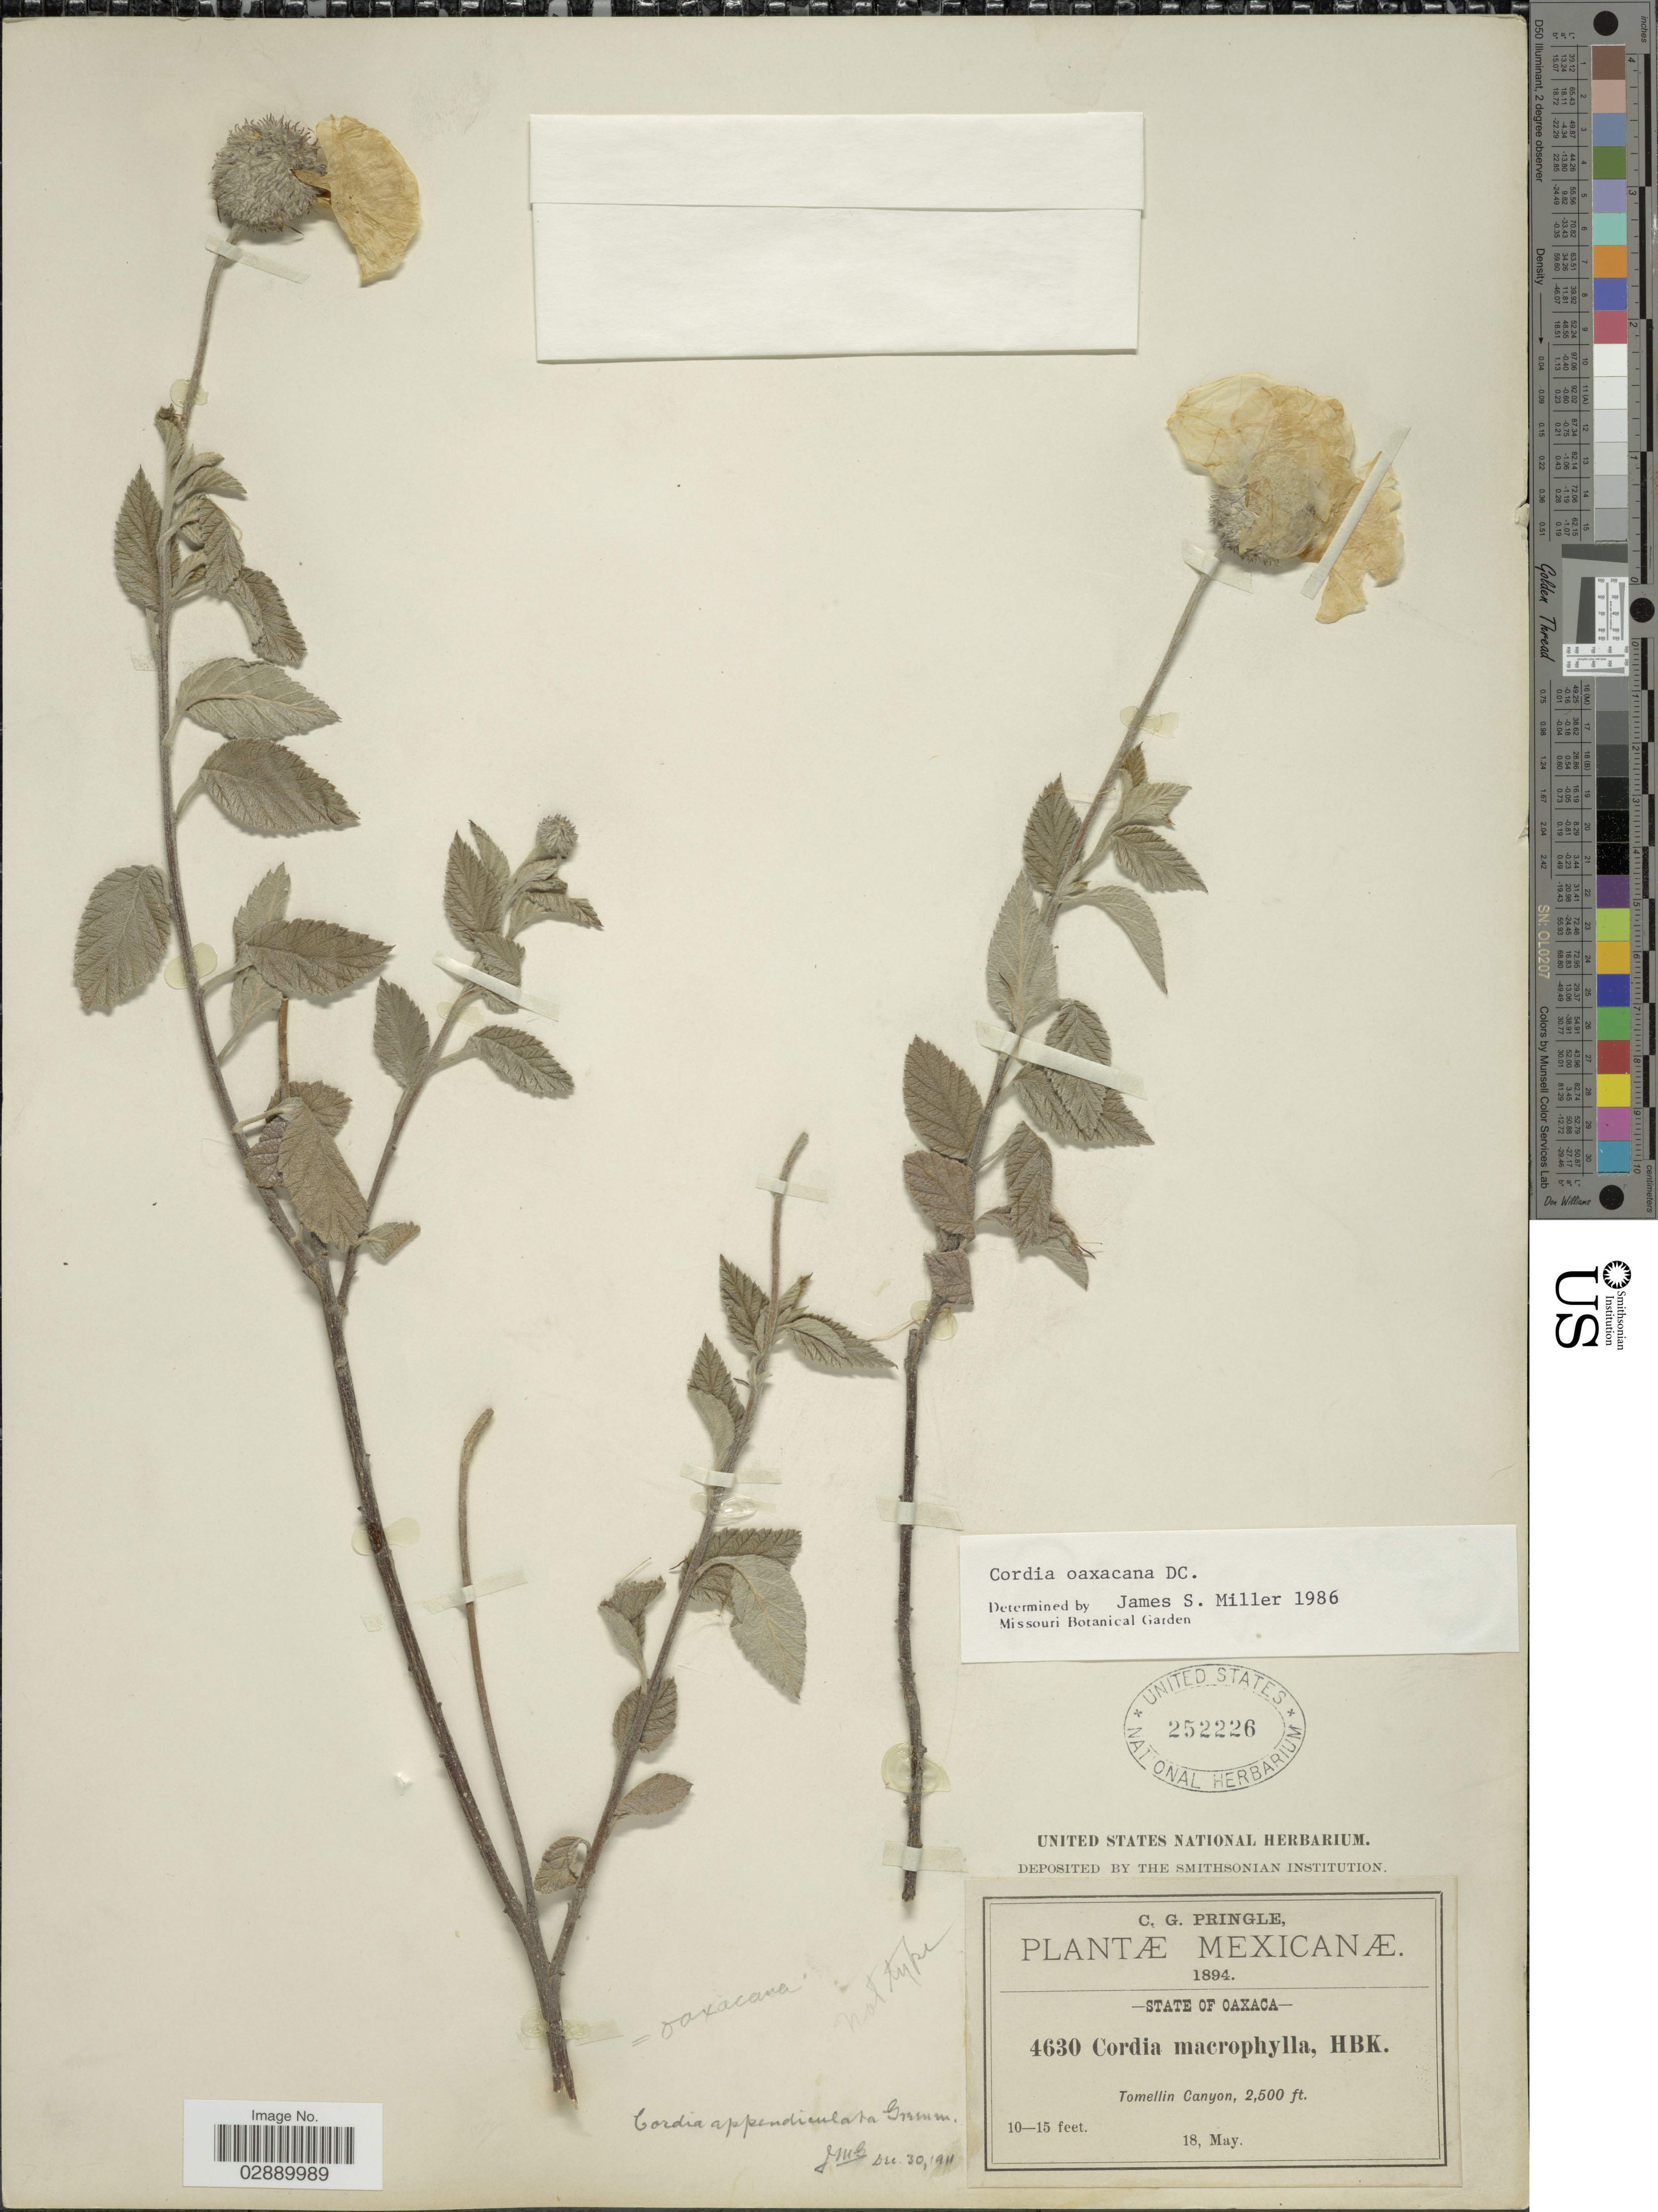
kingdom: Plantae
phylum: Tracheophyta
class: Magnoliopsida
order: Boraginales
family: Cordiaceae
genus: Cordia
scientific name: Cordia oaxacana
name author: A. DC.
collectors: C. G. Pringle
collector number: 4630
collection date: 1894-05-18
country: Mexico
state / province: Oaxaca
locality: Tomellin Canyon.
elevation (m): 762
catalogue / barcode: US 252226